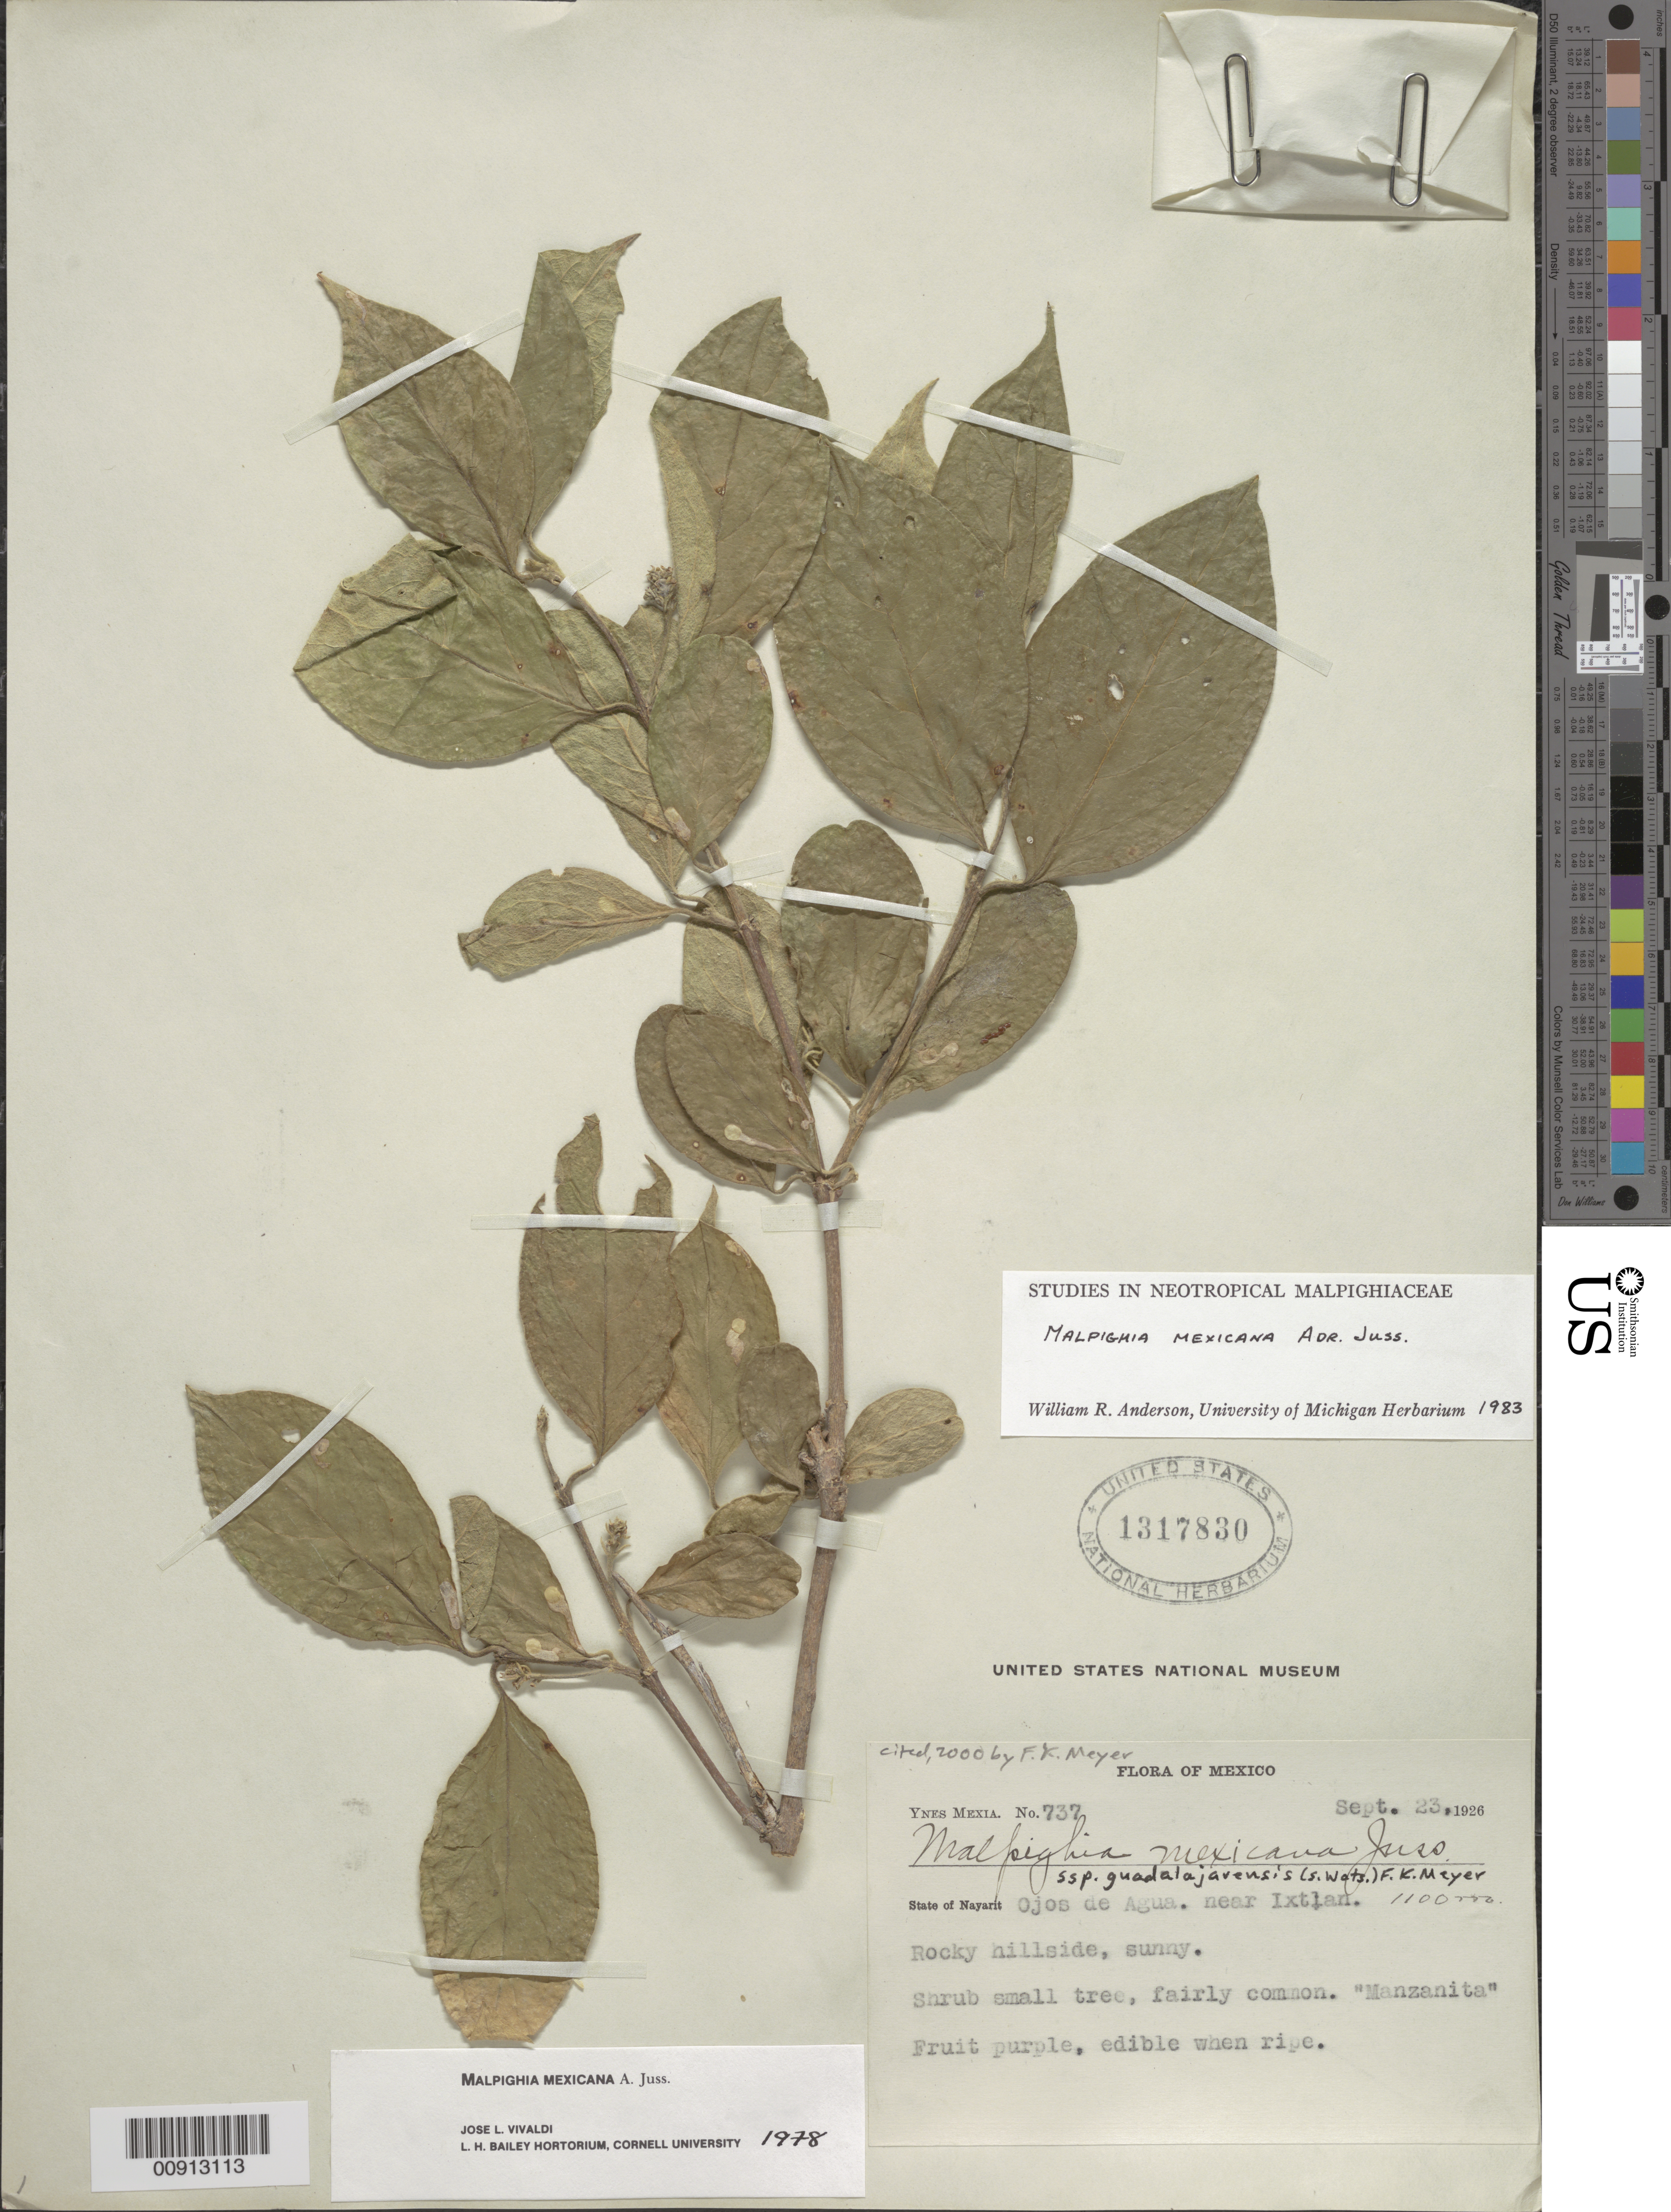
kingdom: Plantae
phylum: Tracheophyta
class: Magnoliopsida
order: Malpighiales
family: Malpighiaceae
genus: Malpighia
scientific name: Malpighia mexicana subsp. guadalajarensis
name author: (S. Watson) F.K. Mey.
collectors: Y. Mexia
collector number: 737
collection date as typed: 23 Sep 1926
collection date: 1926-09-23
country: Mexico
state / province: Nayarit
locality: State of Nayarit: Ojos de Agua, near Ixtlan.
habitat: Rocky hillside, sunny.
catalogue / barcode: US 1317830